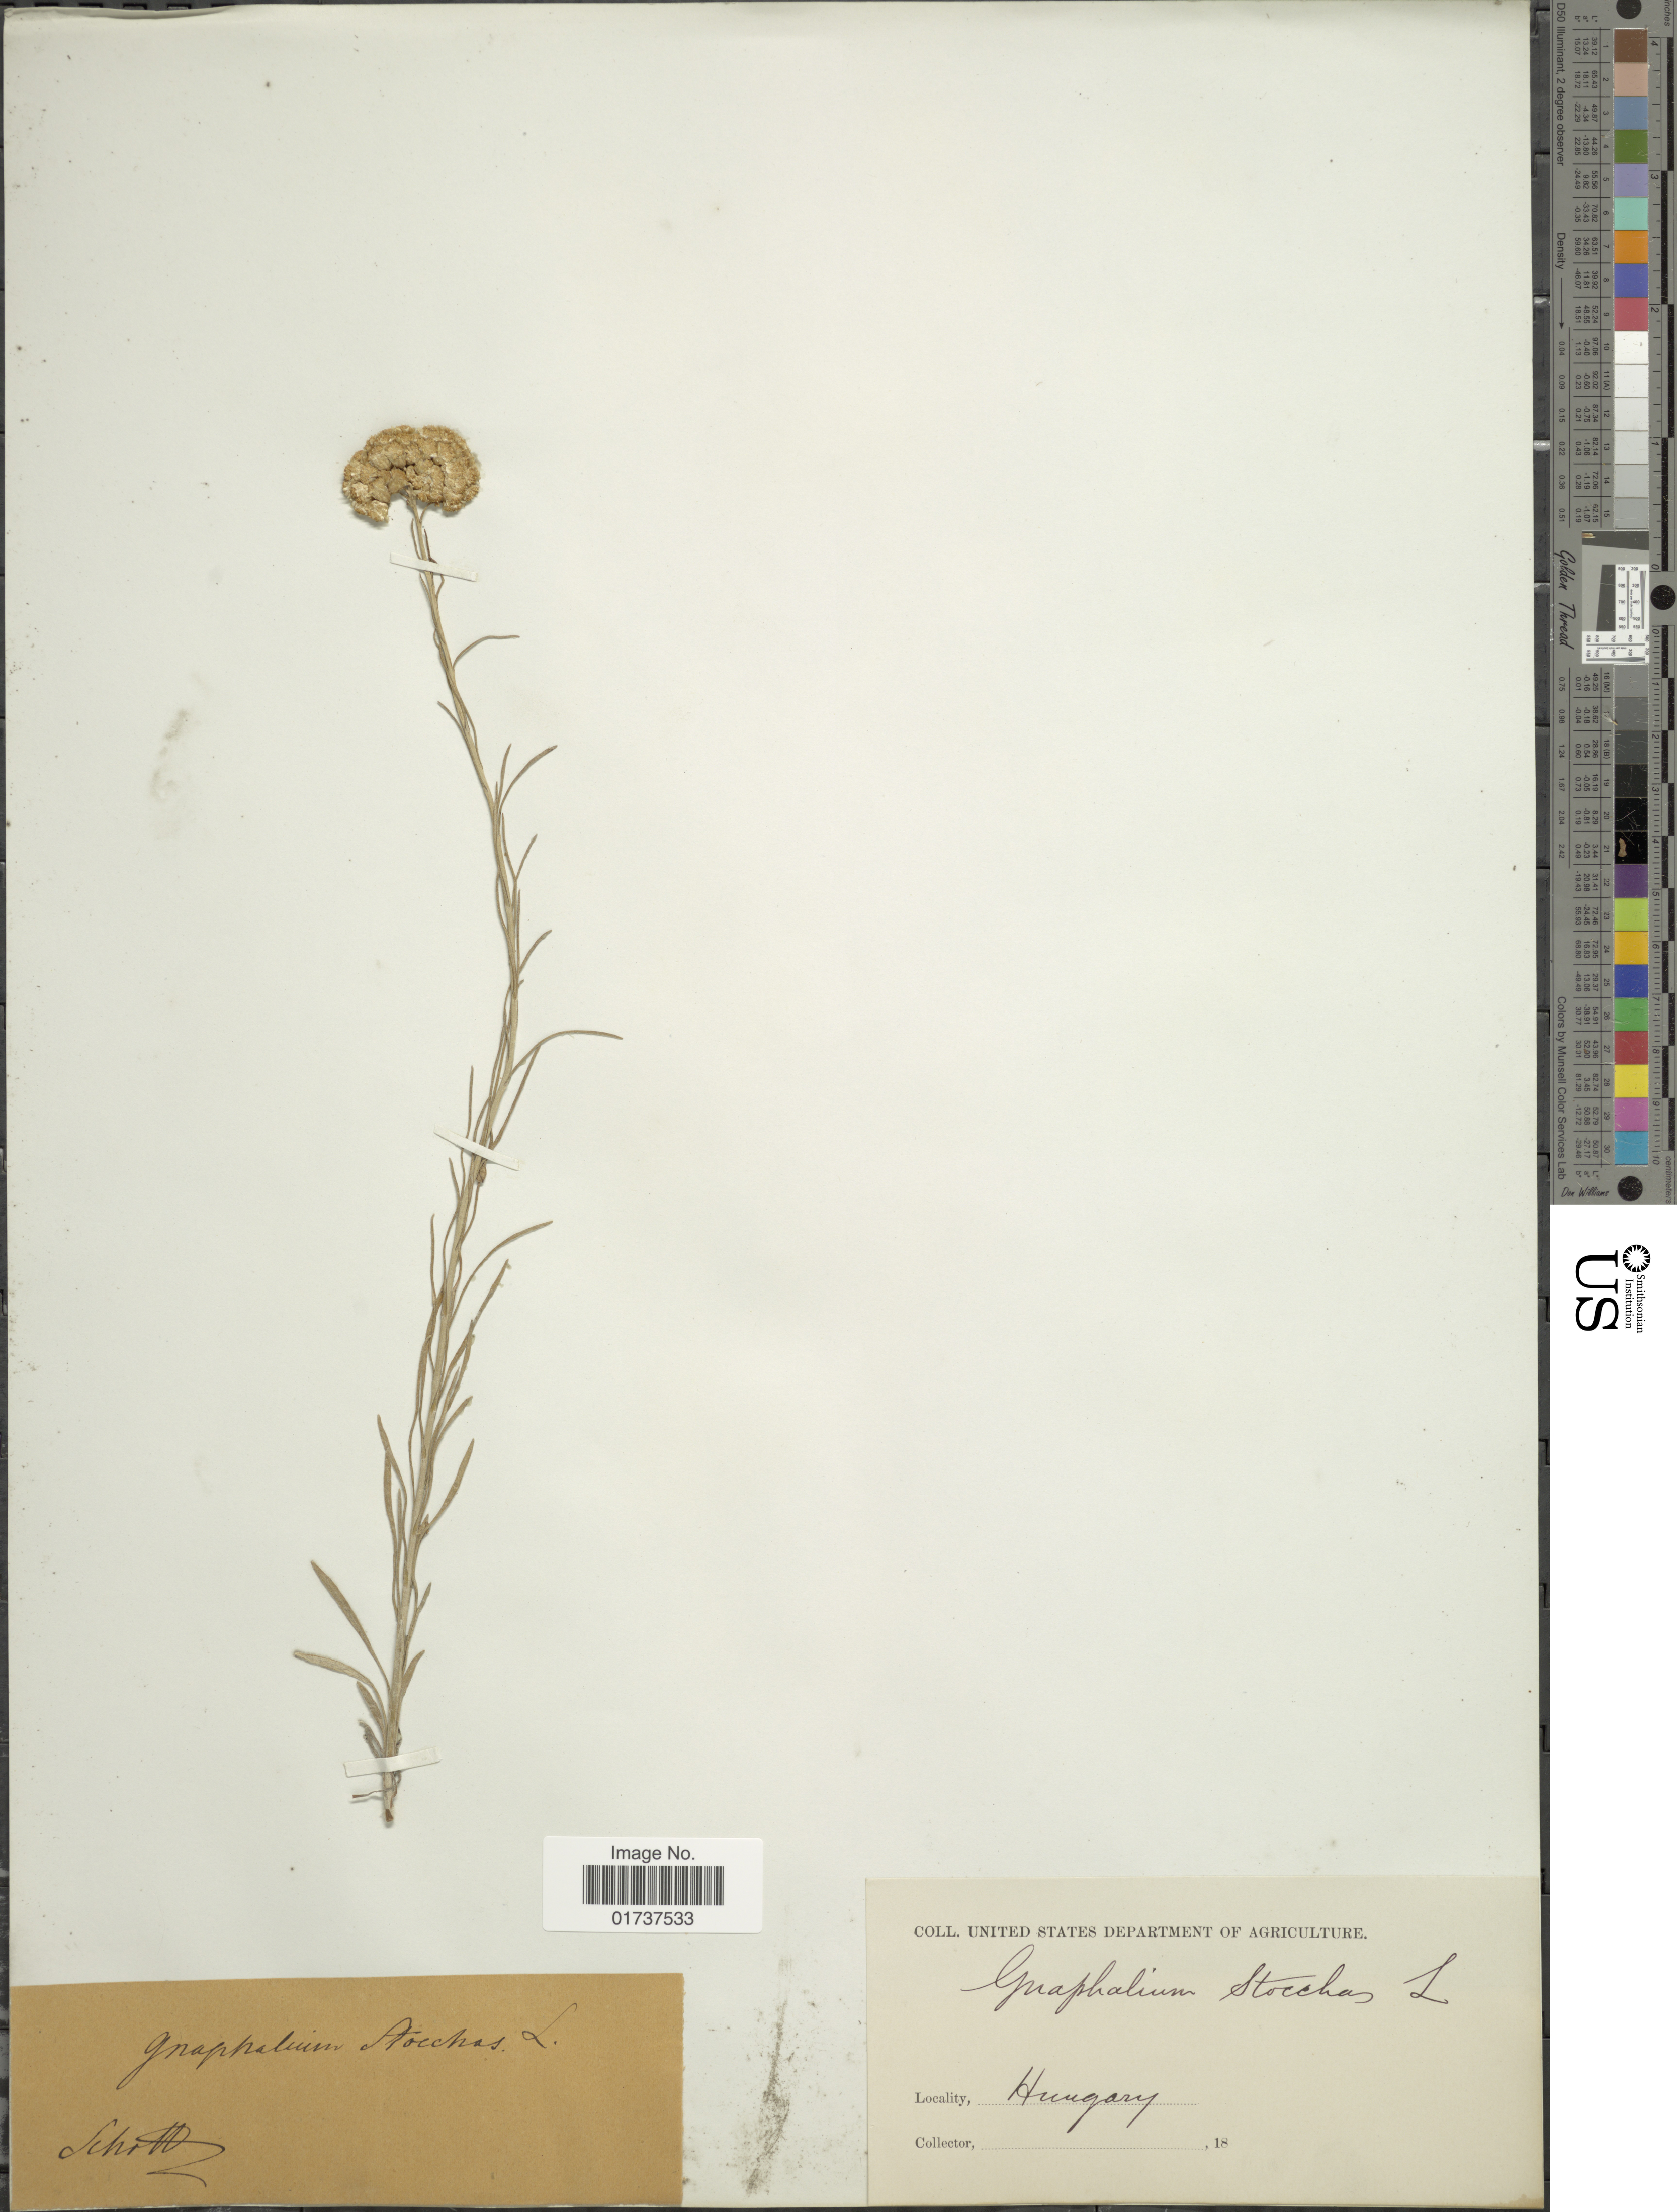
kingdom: Plantae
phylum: Tracheophyta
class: Magnoliopsida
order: Asterales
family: Asteraceae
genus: Gnaphalium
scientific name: Gnaphalium stoechas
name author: L.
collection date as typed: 18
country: Hungary